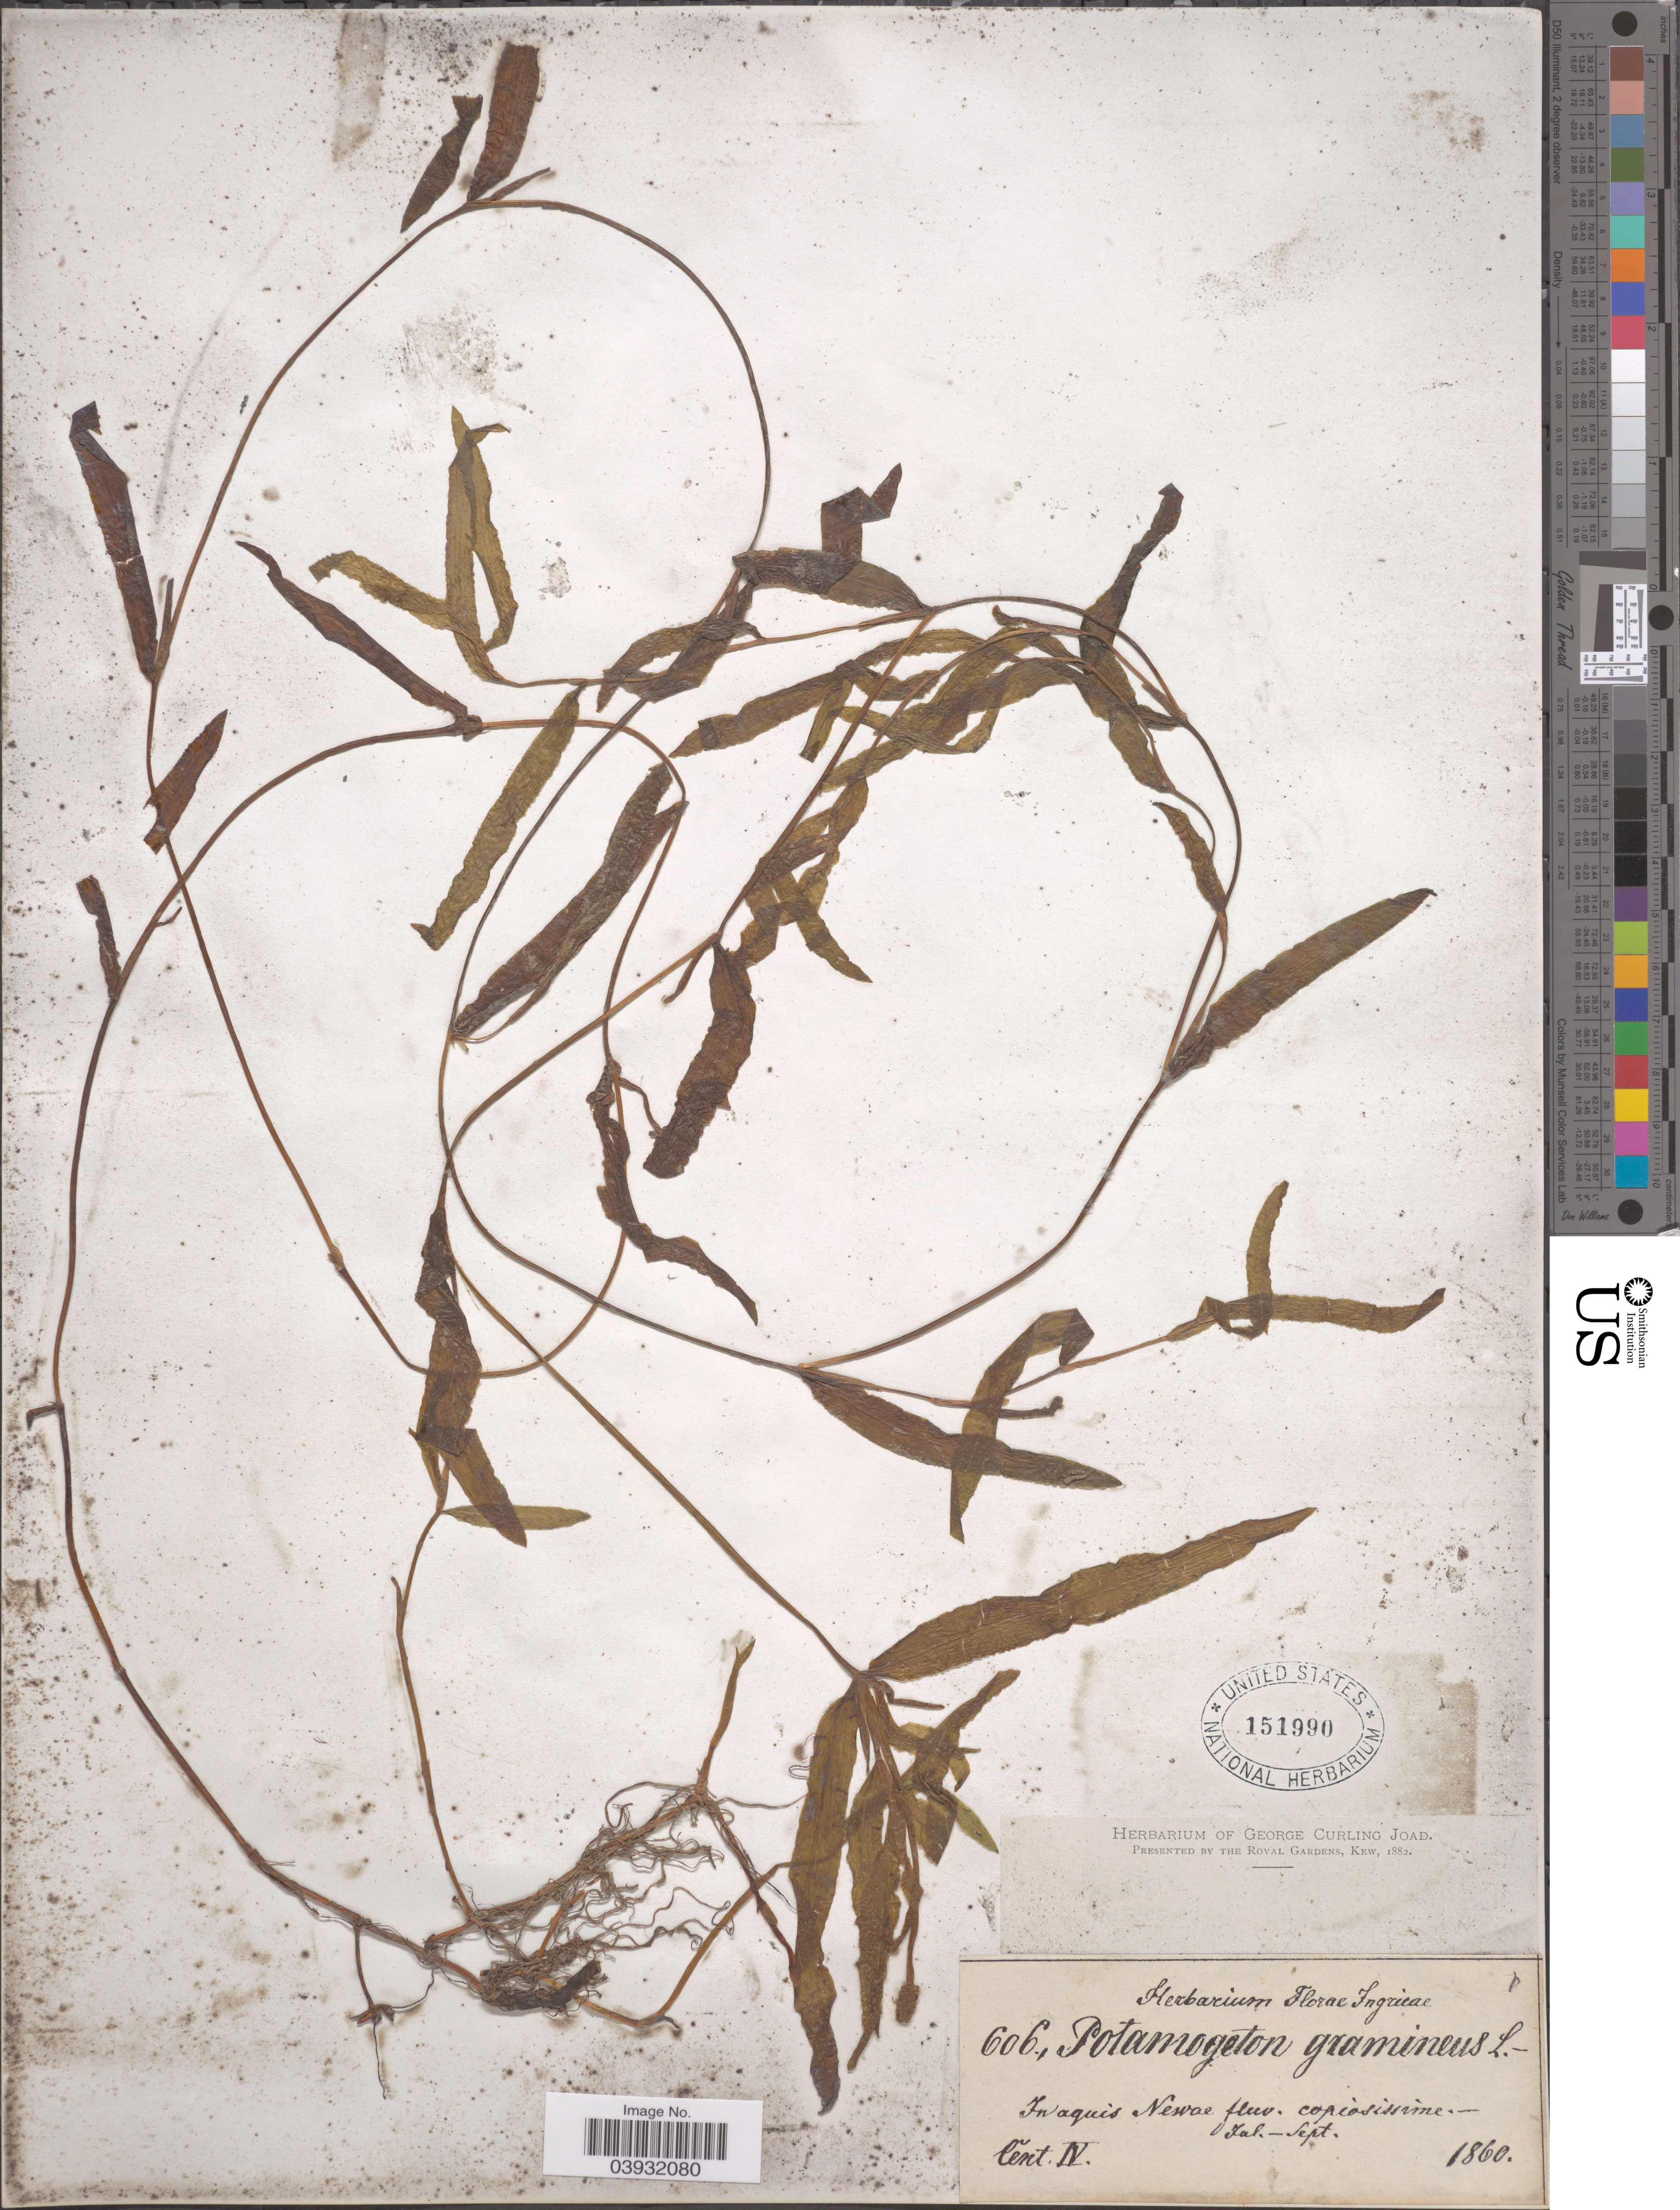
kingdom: Plantae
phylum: Tracheophyta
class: Liliopsida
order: Alismatales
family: Potamogetonaceae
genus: Potamogeton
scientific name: Potamogeton gramineus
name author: L.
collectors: ex herb. Florae Ingricae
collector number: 606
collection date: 1860-07/1860-09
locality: In aquis Newae fluv. copiosissime.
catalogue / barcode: US 151990